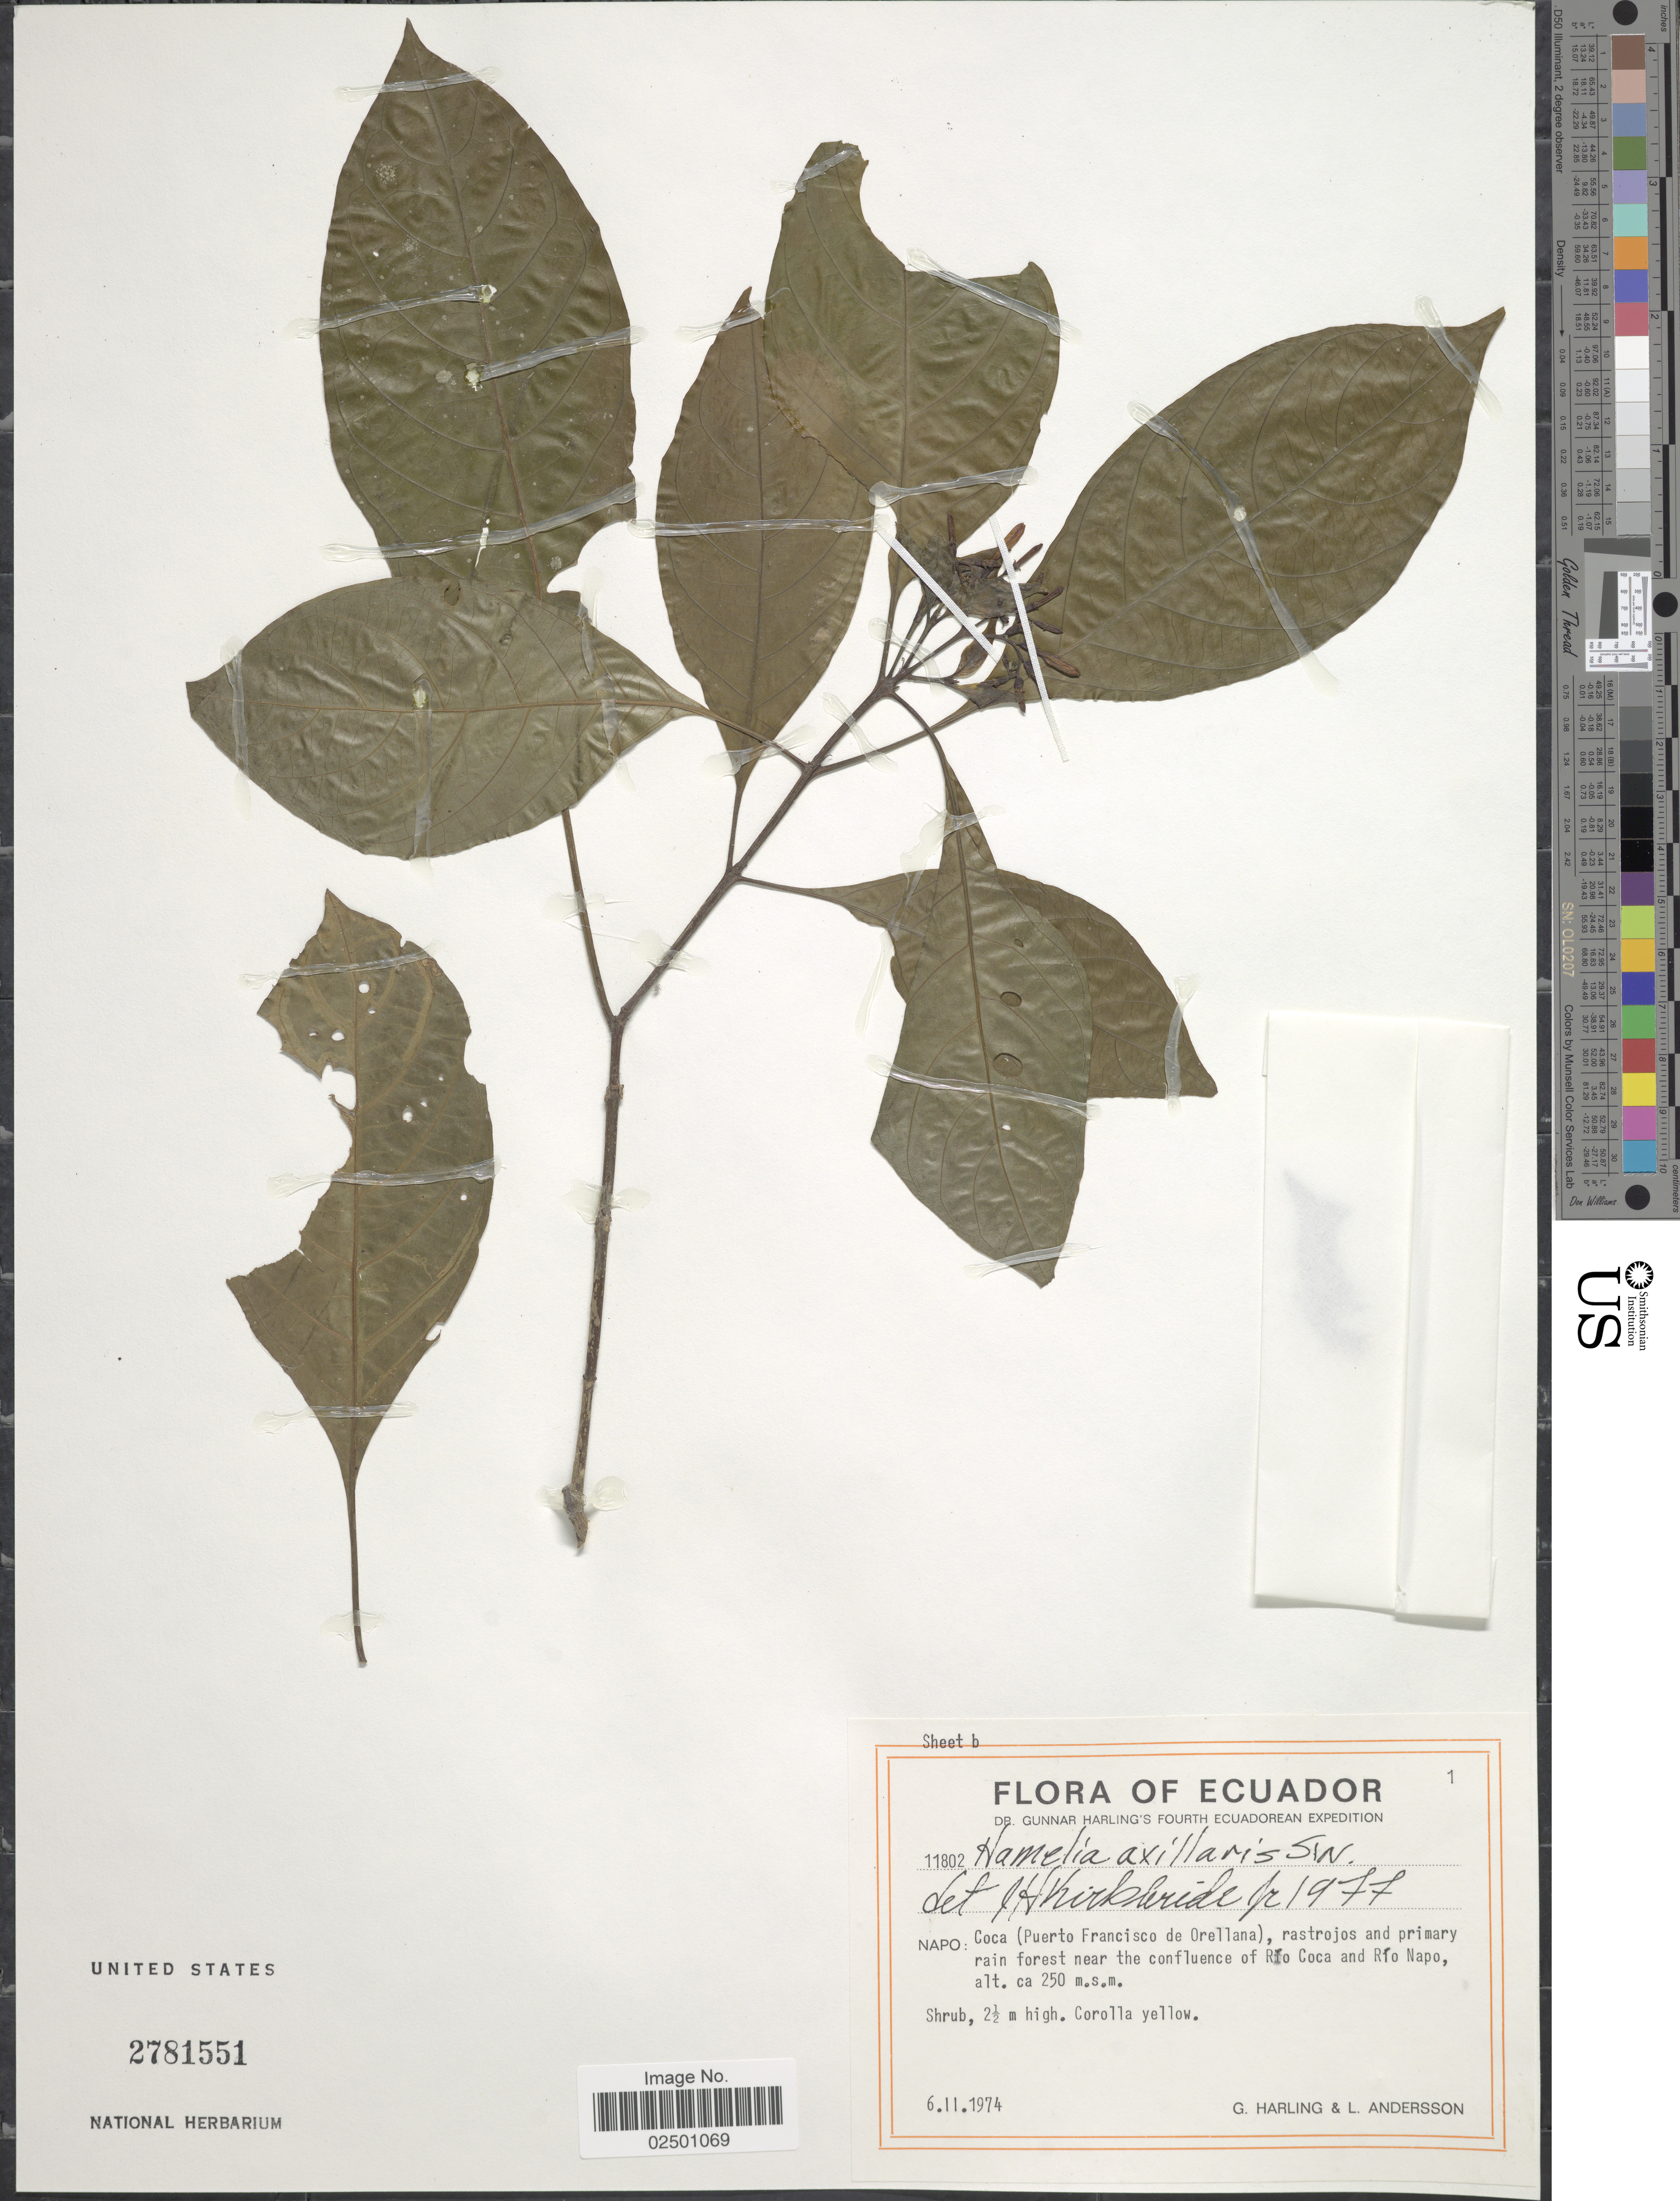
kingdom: Plantae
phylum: Tracheophyta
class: Magnoliopsida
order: Gentianales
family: Rubiaceae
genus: Hamelia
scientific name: Hamelia axillaris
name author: Sw.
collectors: G. Harling & L. Andersson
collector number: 11802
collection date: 1974-02-06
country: Ecuador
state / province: Napo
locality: Napo: Coca (Puerto Francisco de Orellana), rastrojos and primary rain forest near the confluence of Rio Coca and Rio Napo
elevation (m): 250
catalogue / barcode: US 2781551